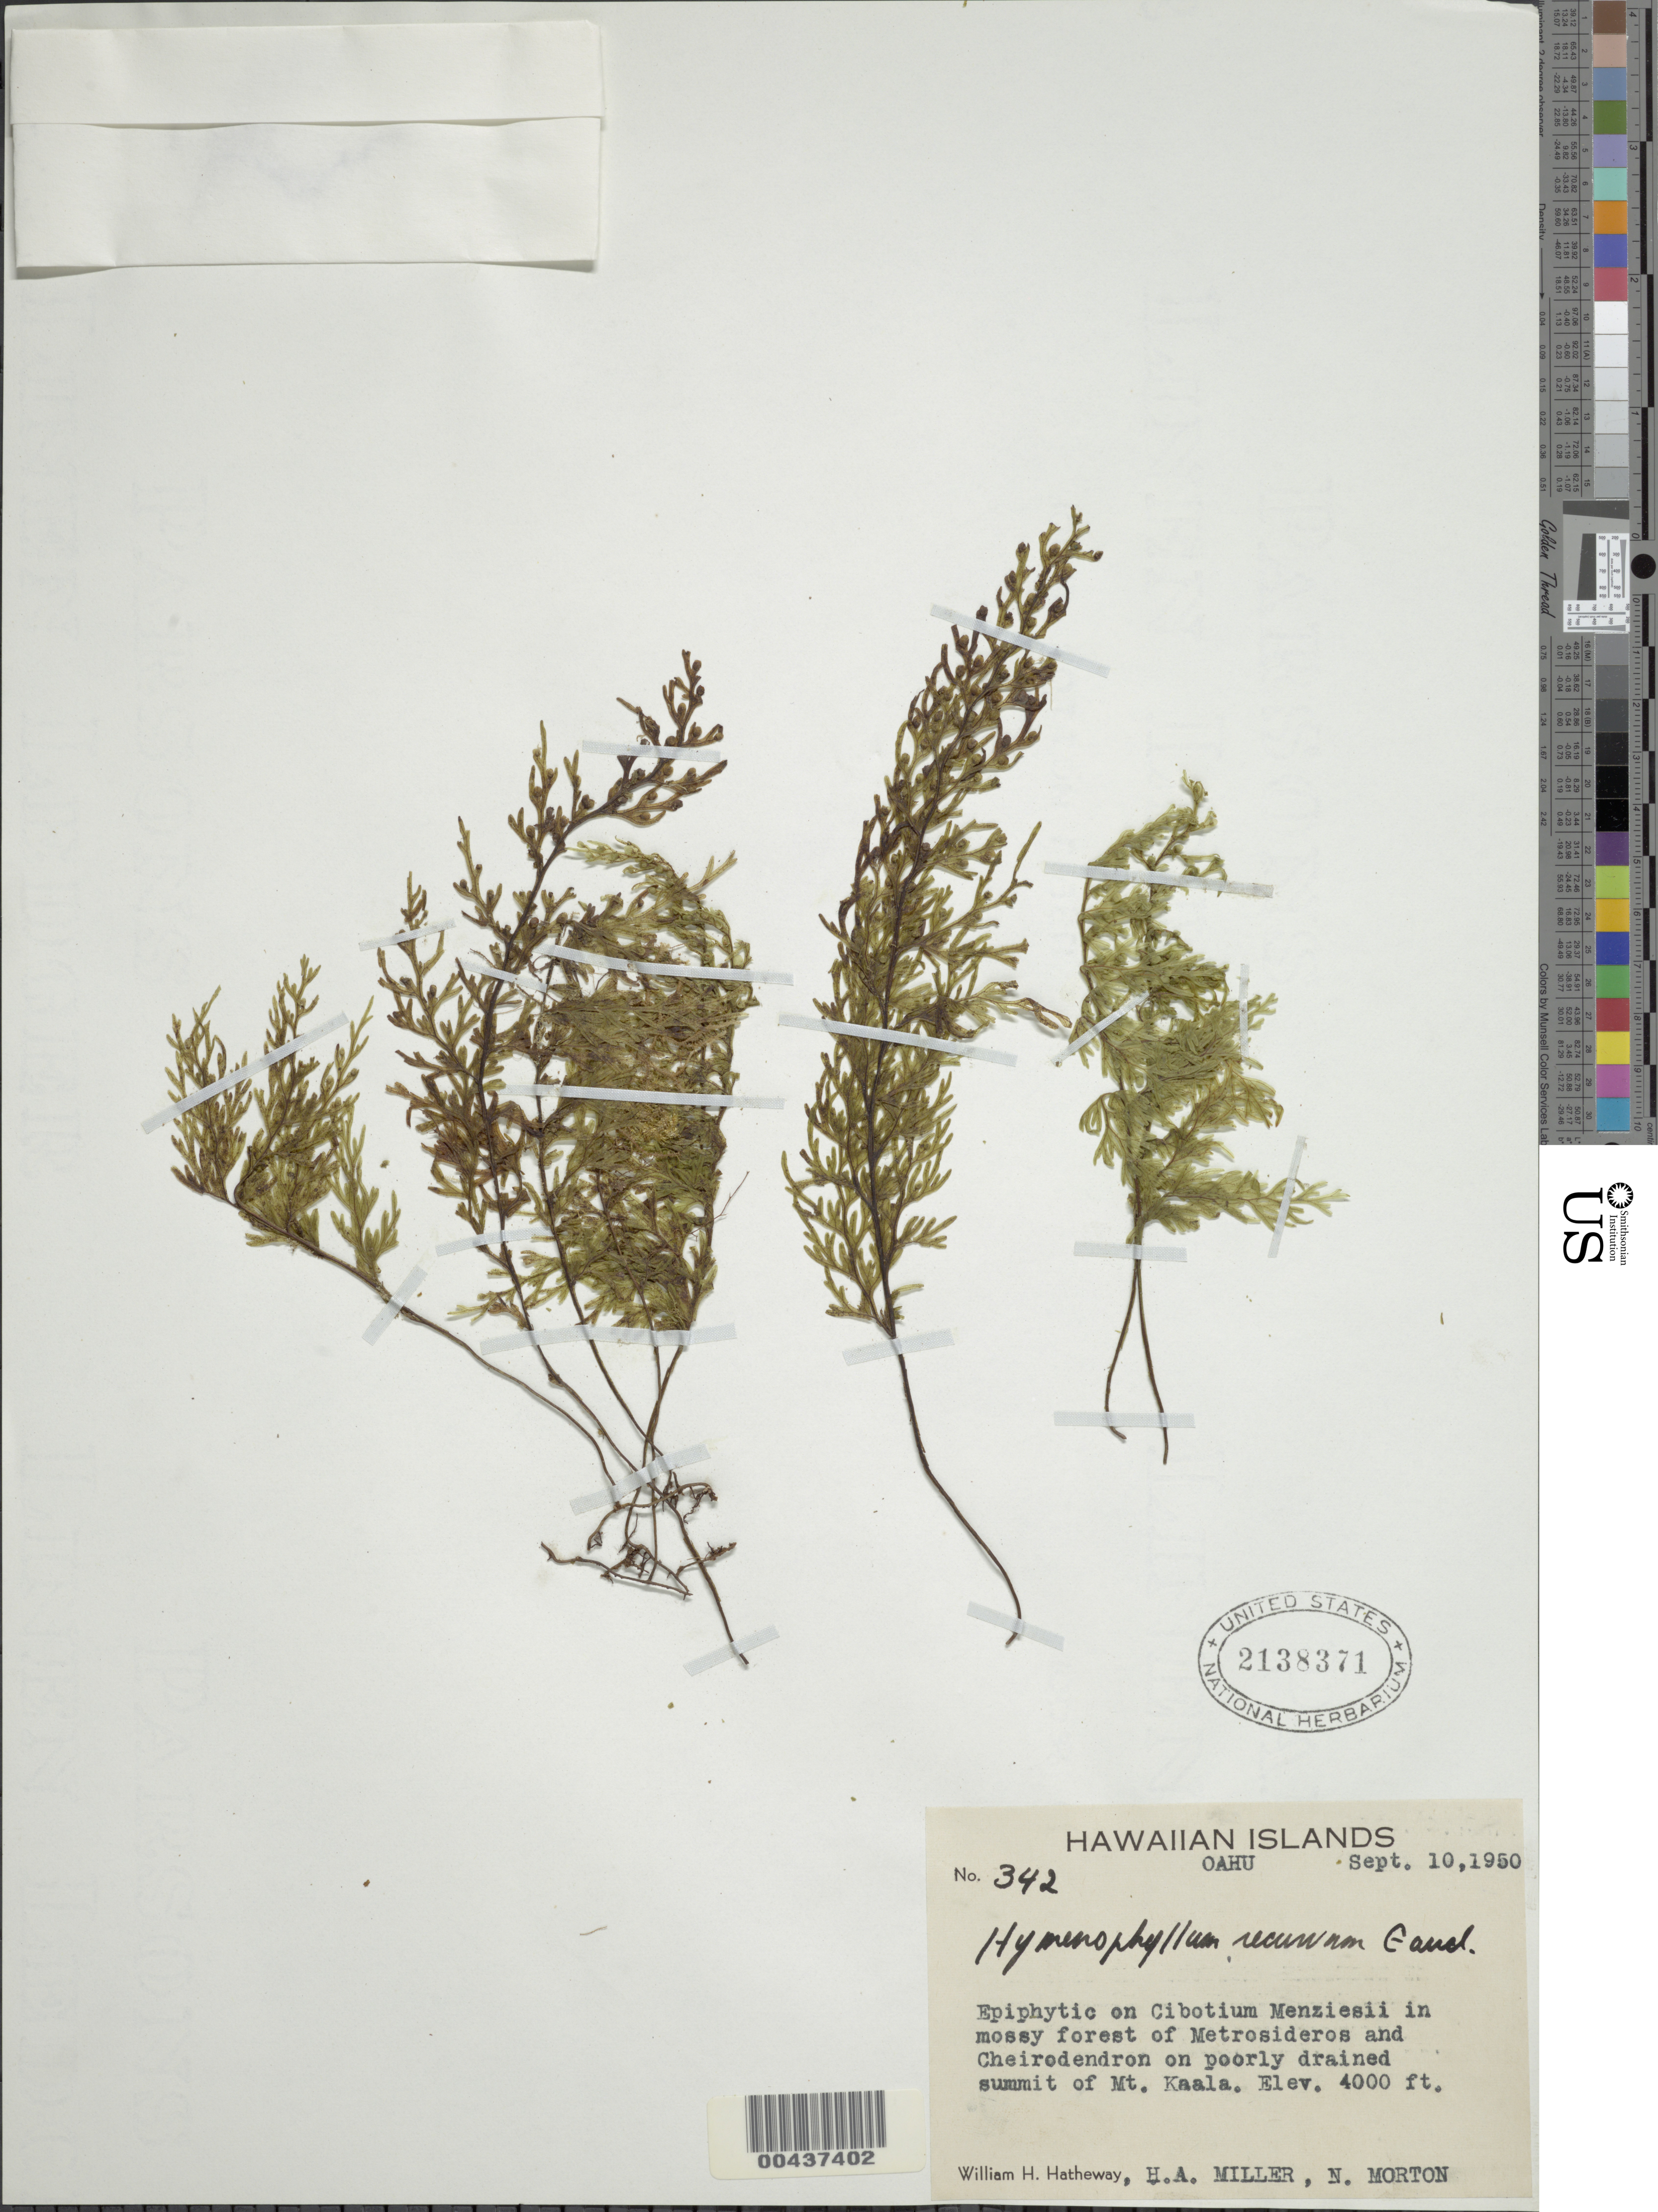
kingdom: Plantae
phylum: Tracheophyta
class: Polypodiopsida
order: Hymenophyllales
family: Hymenophyllaceae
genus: Hymenophyllum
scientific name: Hymenophyllum recurvum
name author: Gaudich.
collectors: W. H. Hatheway, N. E. Morton & H. A. Miller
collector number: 342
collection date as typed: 10 Sep 1950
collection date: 1950-09-10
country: United States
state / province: Hawaii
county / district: Honolulu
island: Oahu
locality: summit of Mt. Kaala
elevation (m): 1219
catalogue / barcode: US 2138371